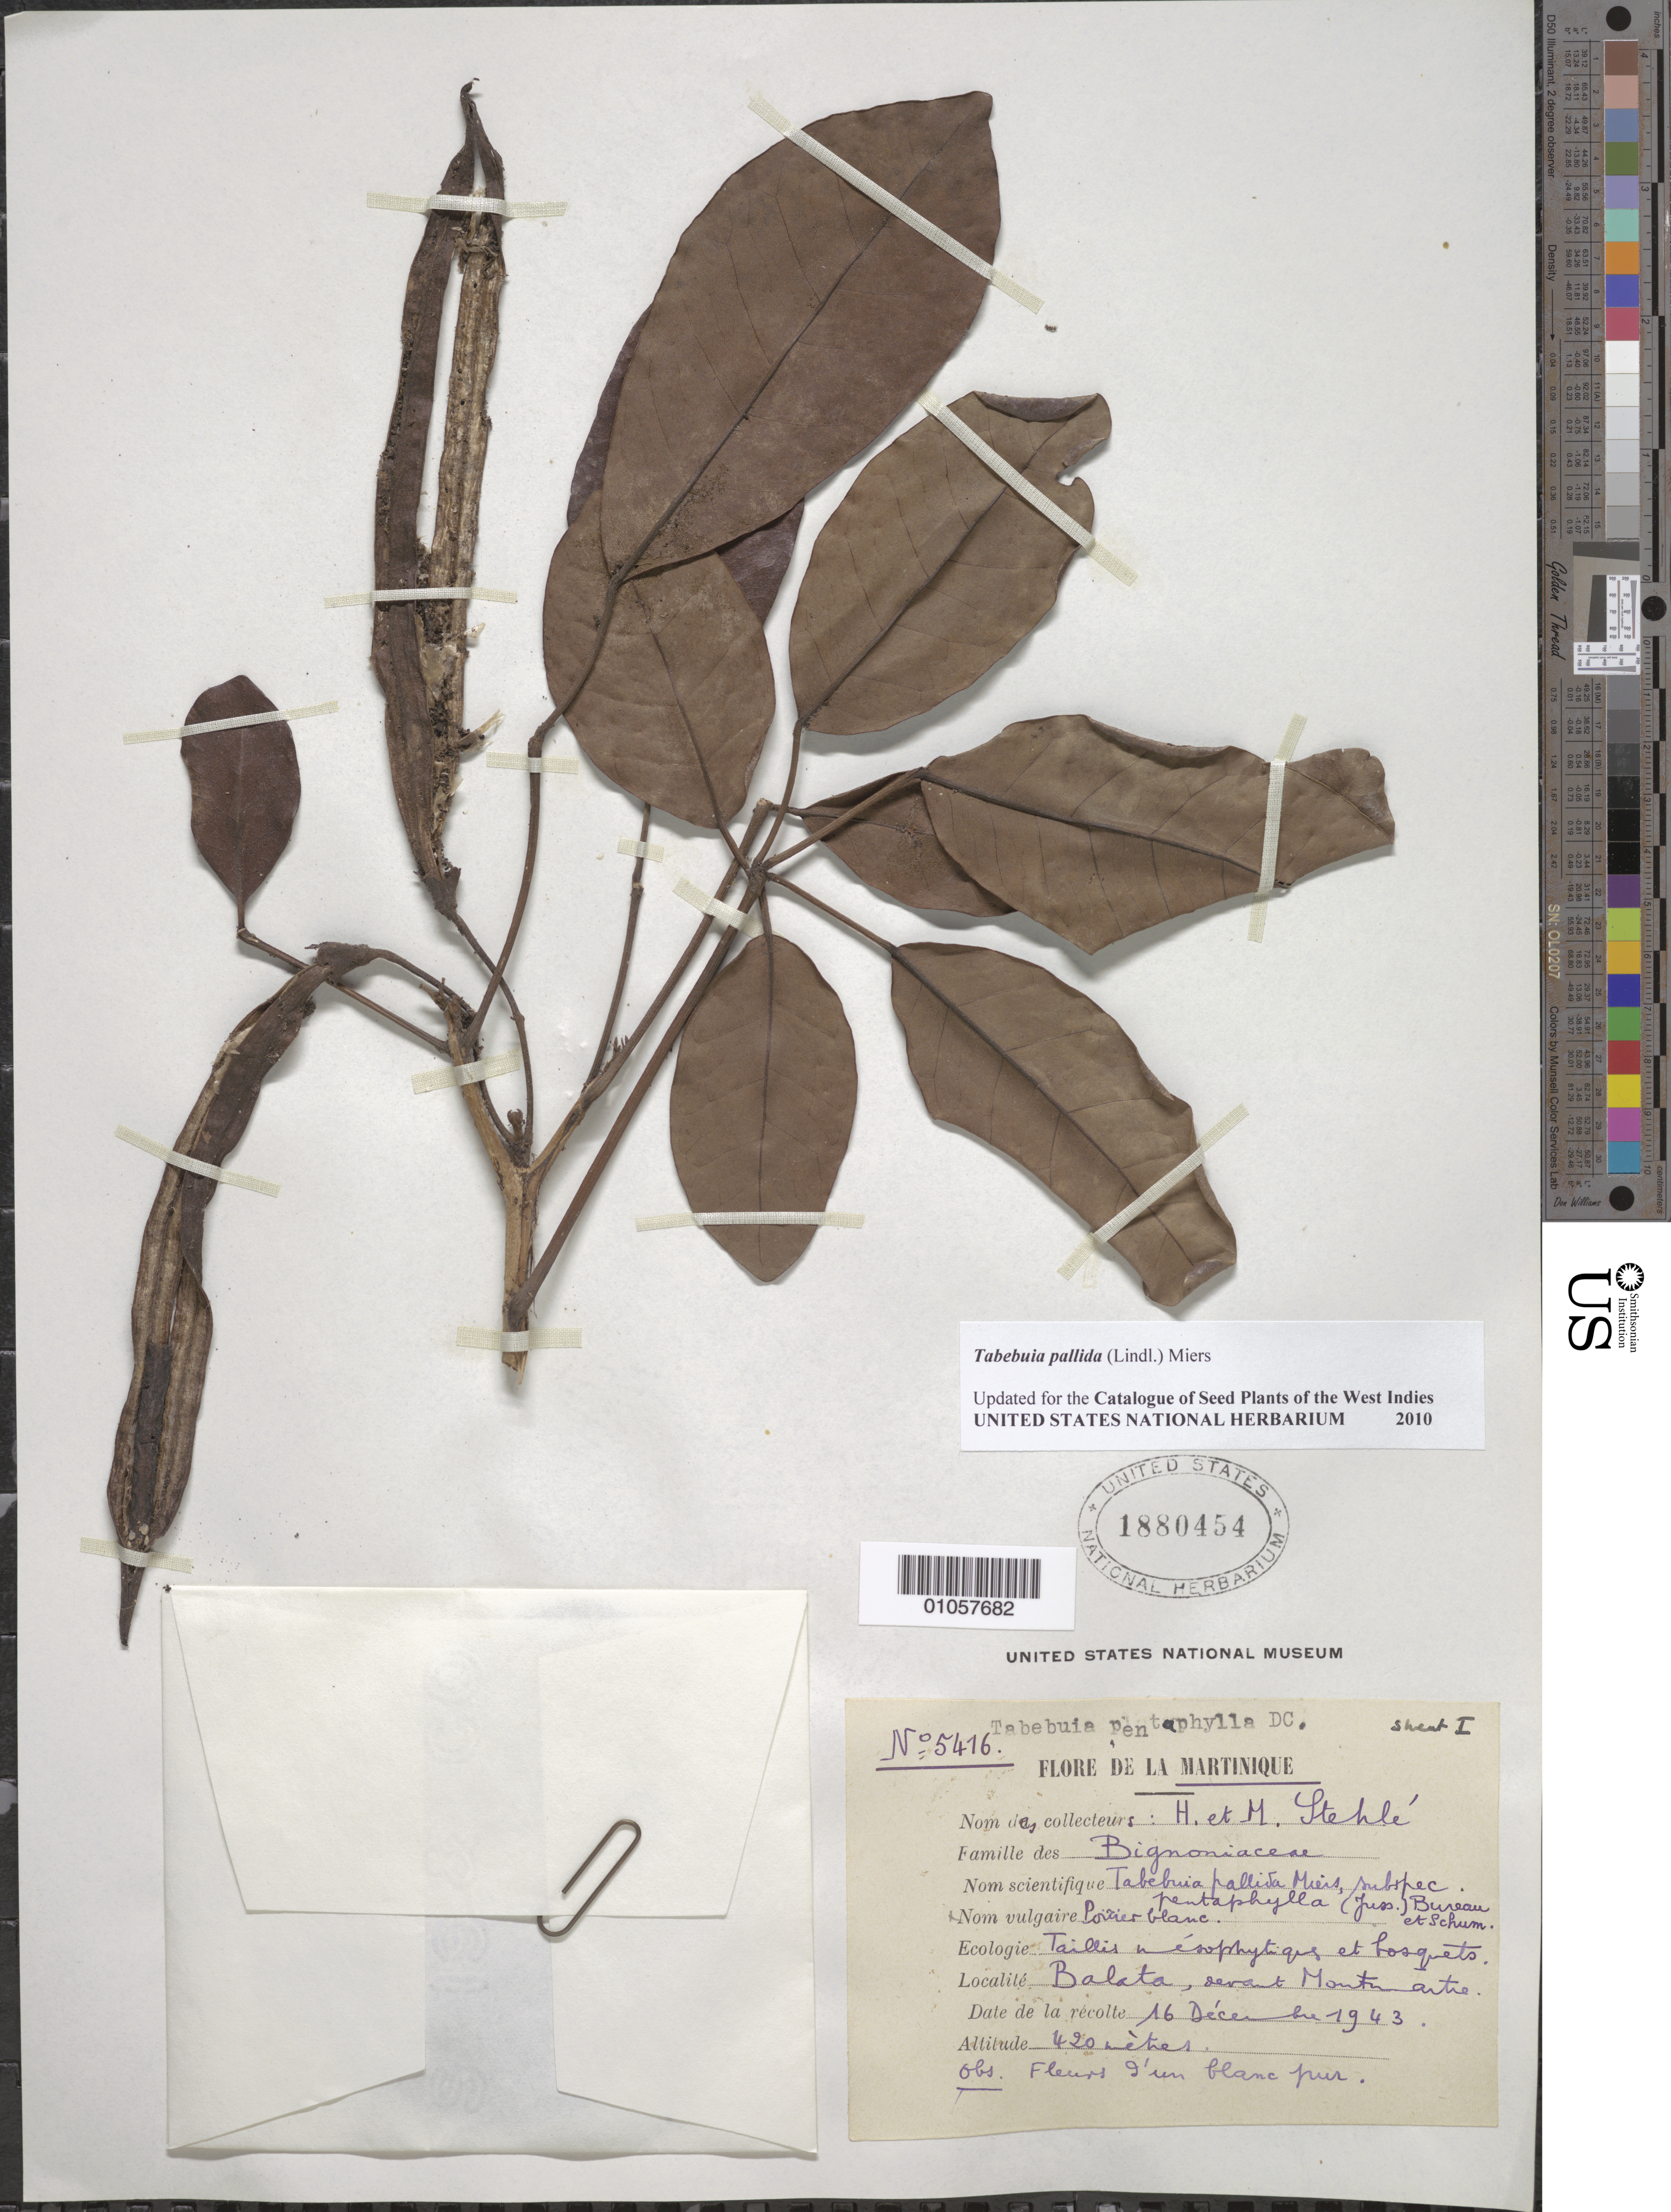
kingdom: Plantae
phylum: Tracheophyta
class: Magnoliopsida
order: Lamiales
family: Bignoniaceae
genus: Tabebuia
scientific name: Tabebuia pallida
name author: (Lindl.) Miers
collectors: H. Stehlé & M. Stehlé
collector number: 5416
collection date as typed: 16 Dec 1943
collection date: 1943-12-16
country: Martinique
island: Martinique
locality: Balata, devant Montmartre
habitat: Tailles mésophytiques et bosquets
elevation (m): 420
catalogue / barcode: US 1880454